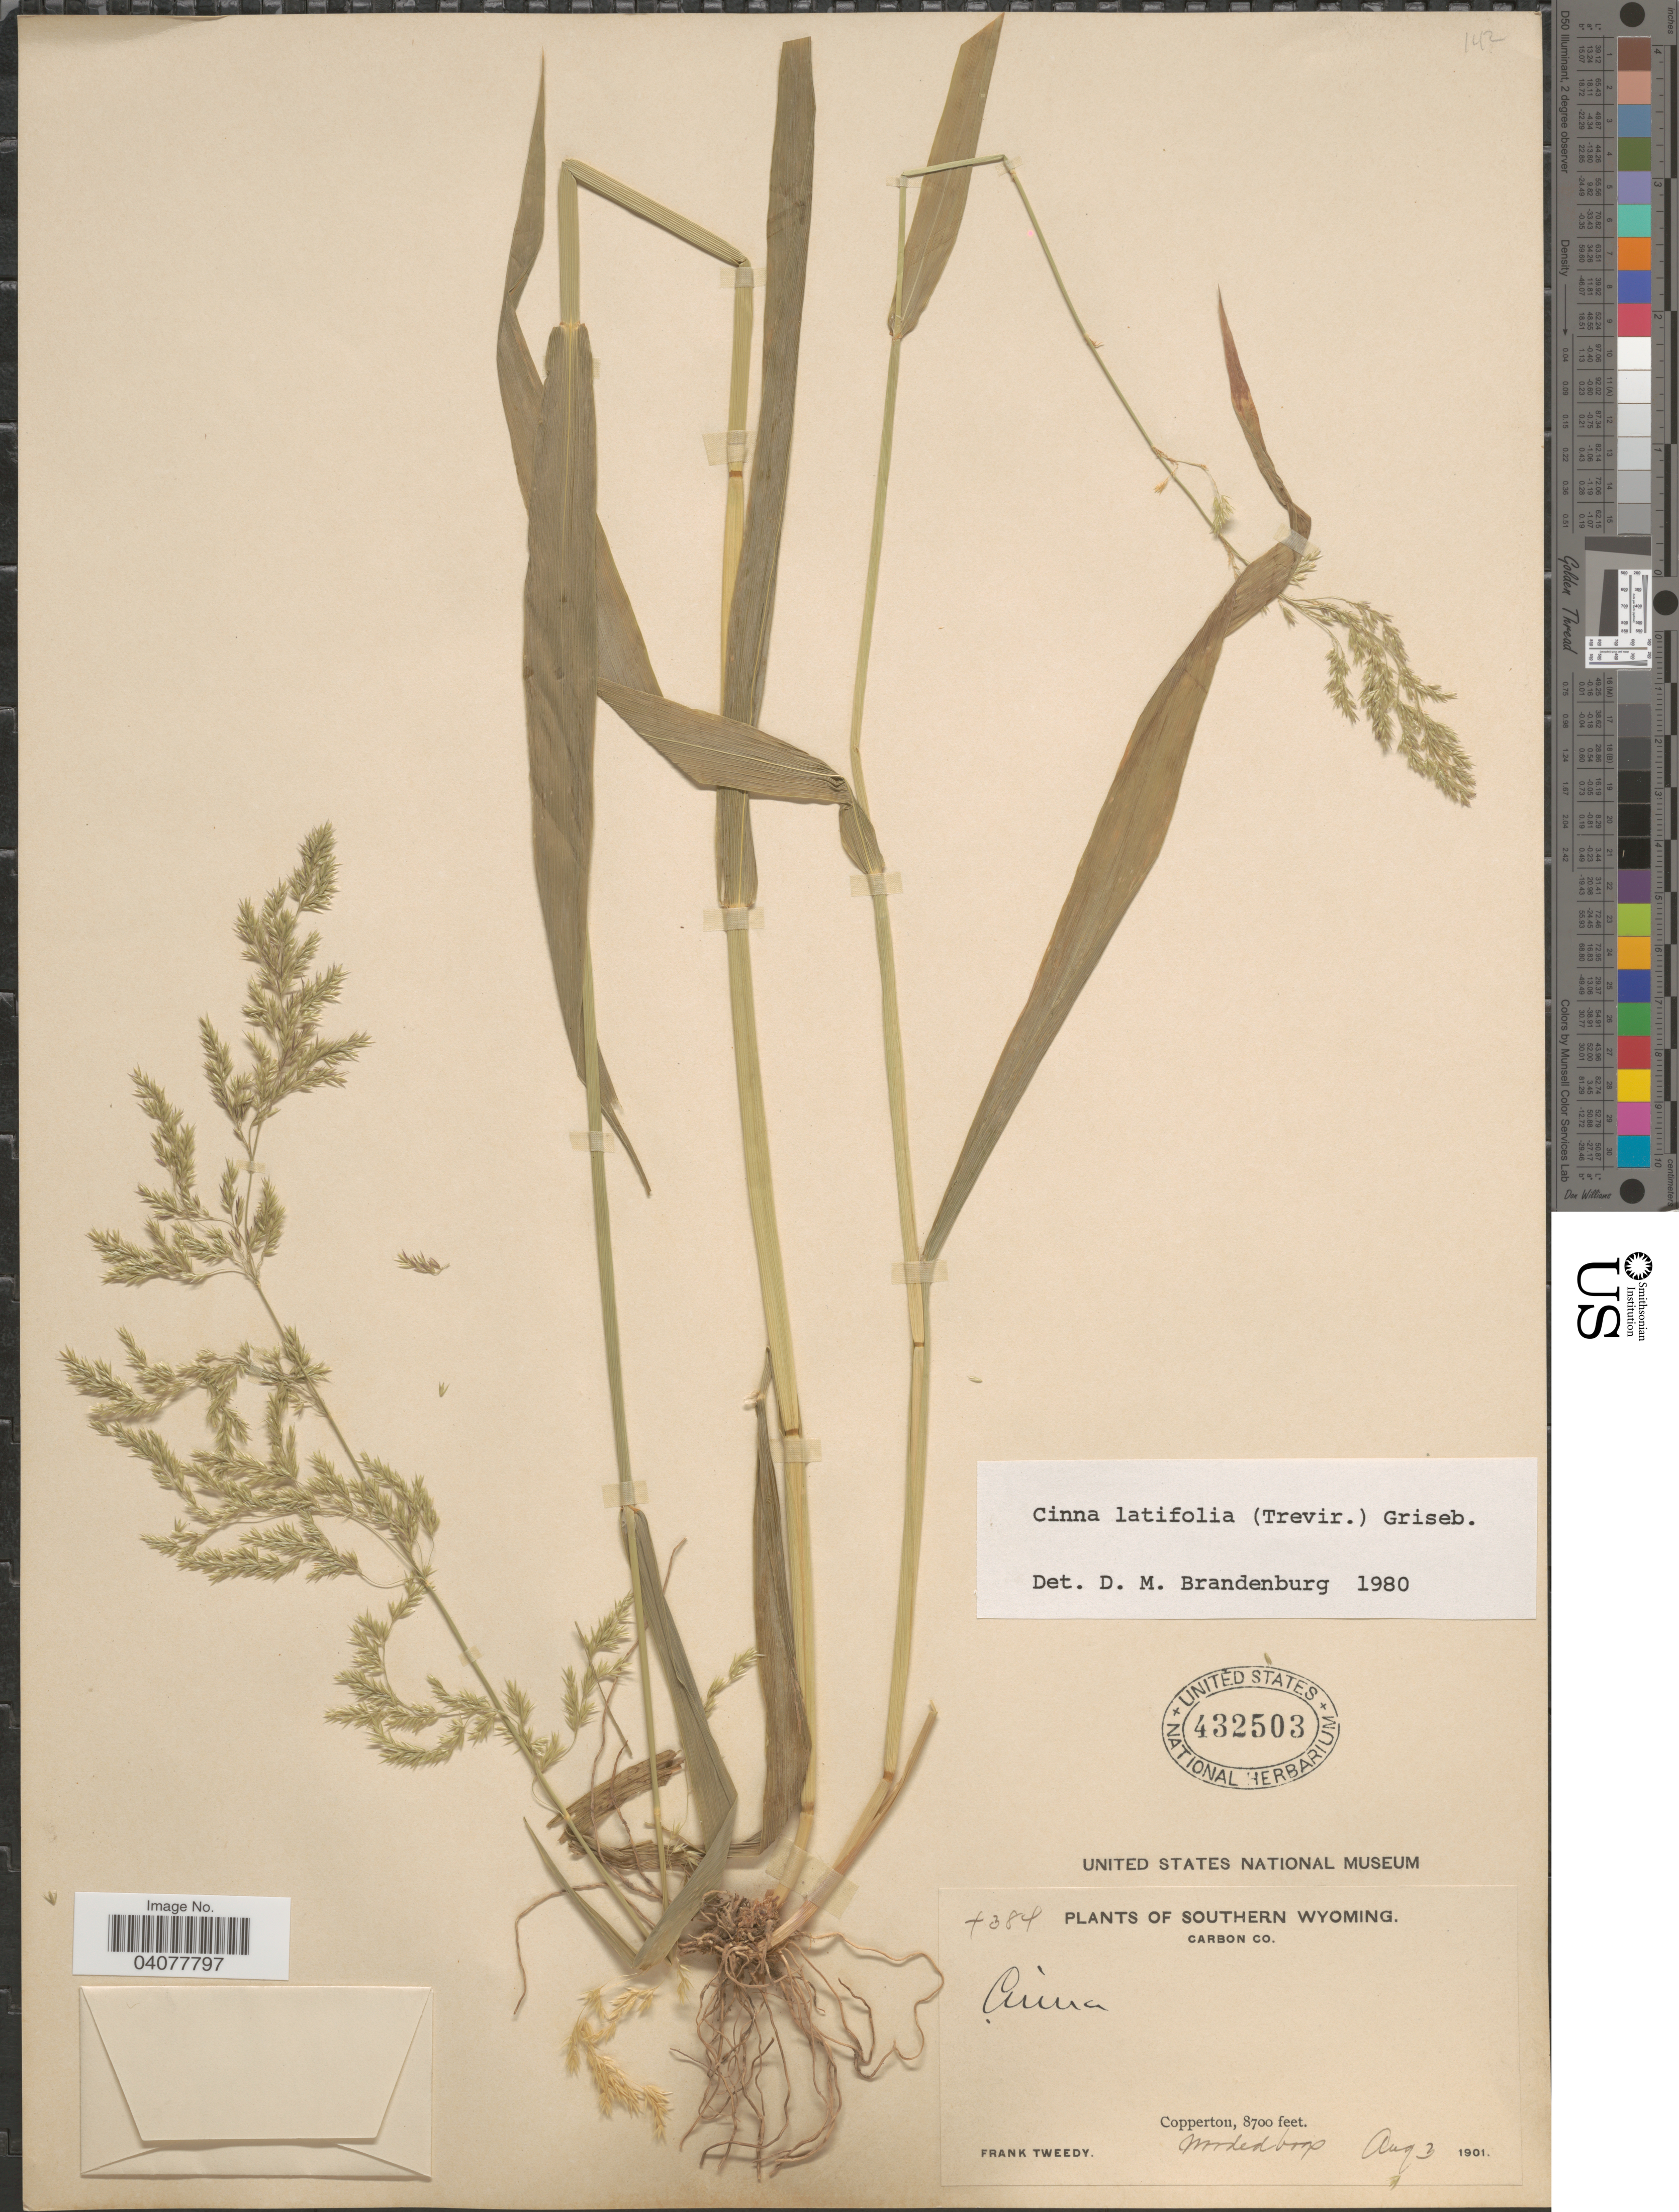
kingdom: Plantae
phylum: Tracheophyta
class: Liliopsida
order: Poales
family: Poaceae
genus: Cinna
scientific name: Cinna latifolia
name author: (Trevir. ex Goeppert) Griseb.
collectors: F. Tweedy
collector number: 4384*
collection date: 1901-08-03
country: United States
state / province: Wyoming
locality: Southern Wyoming. Carbon Co. Copperton.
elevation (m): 2652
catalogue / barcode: US 432503